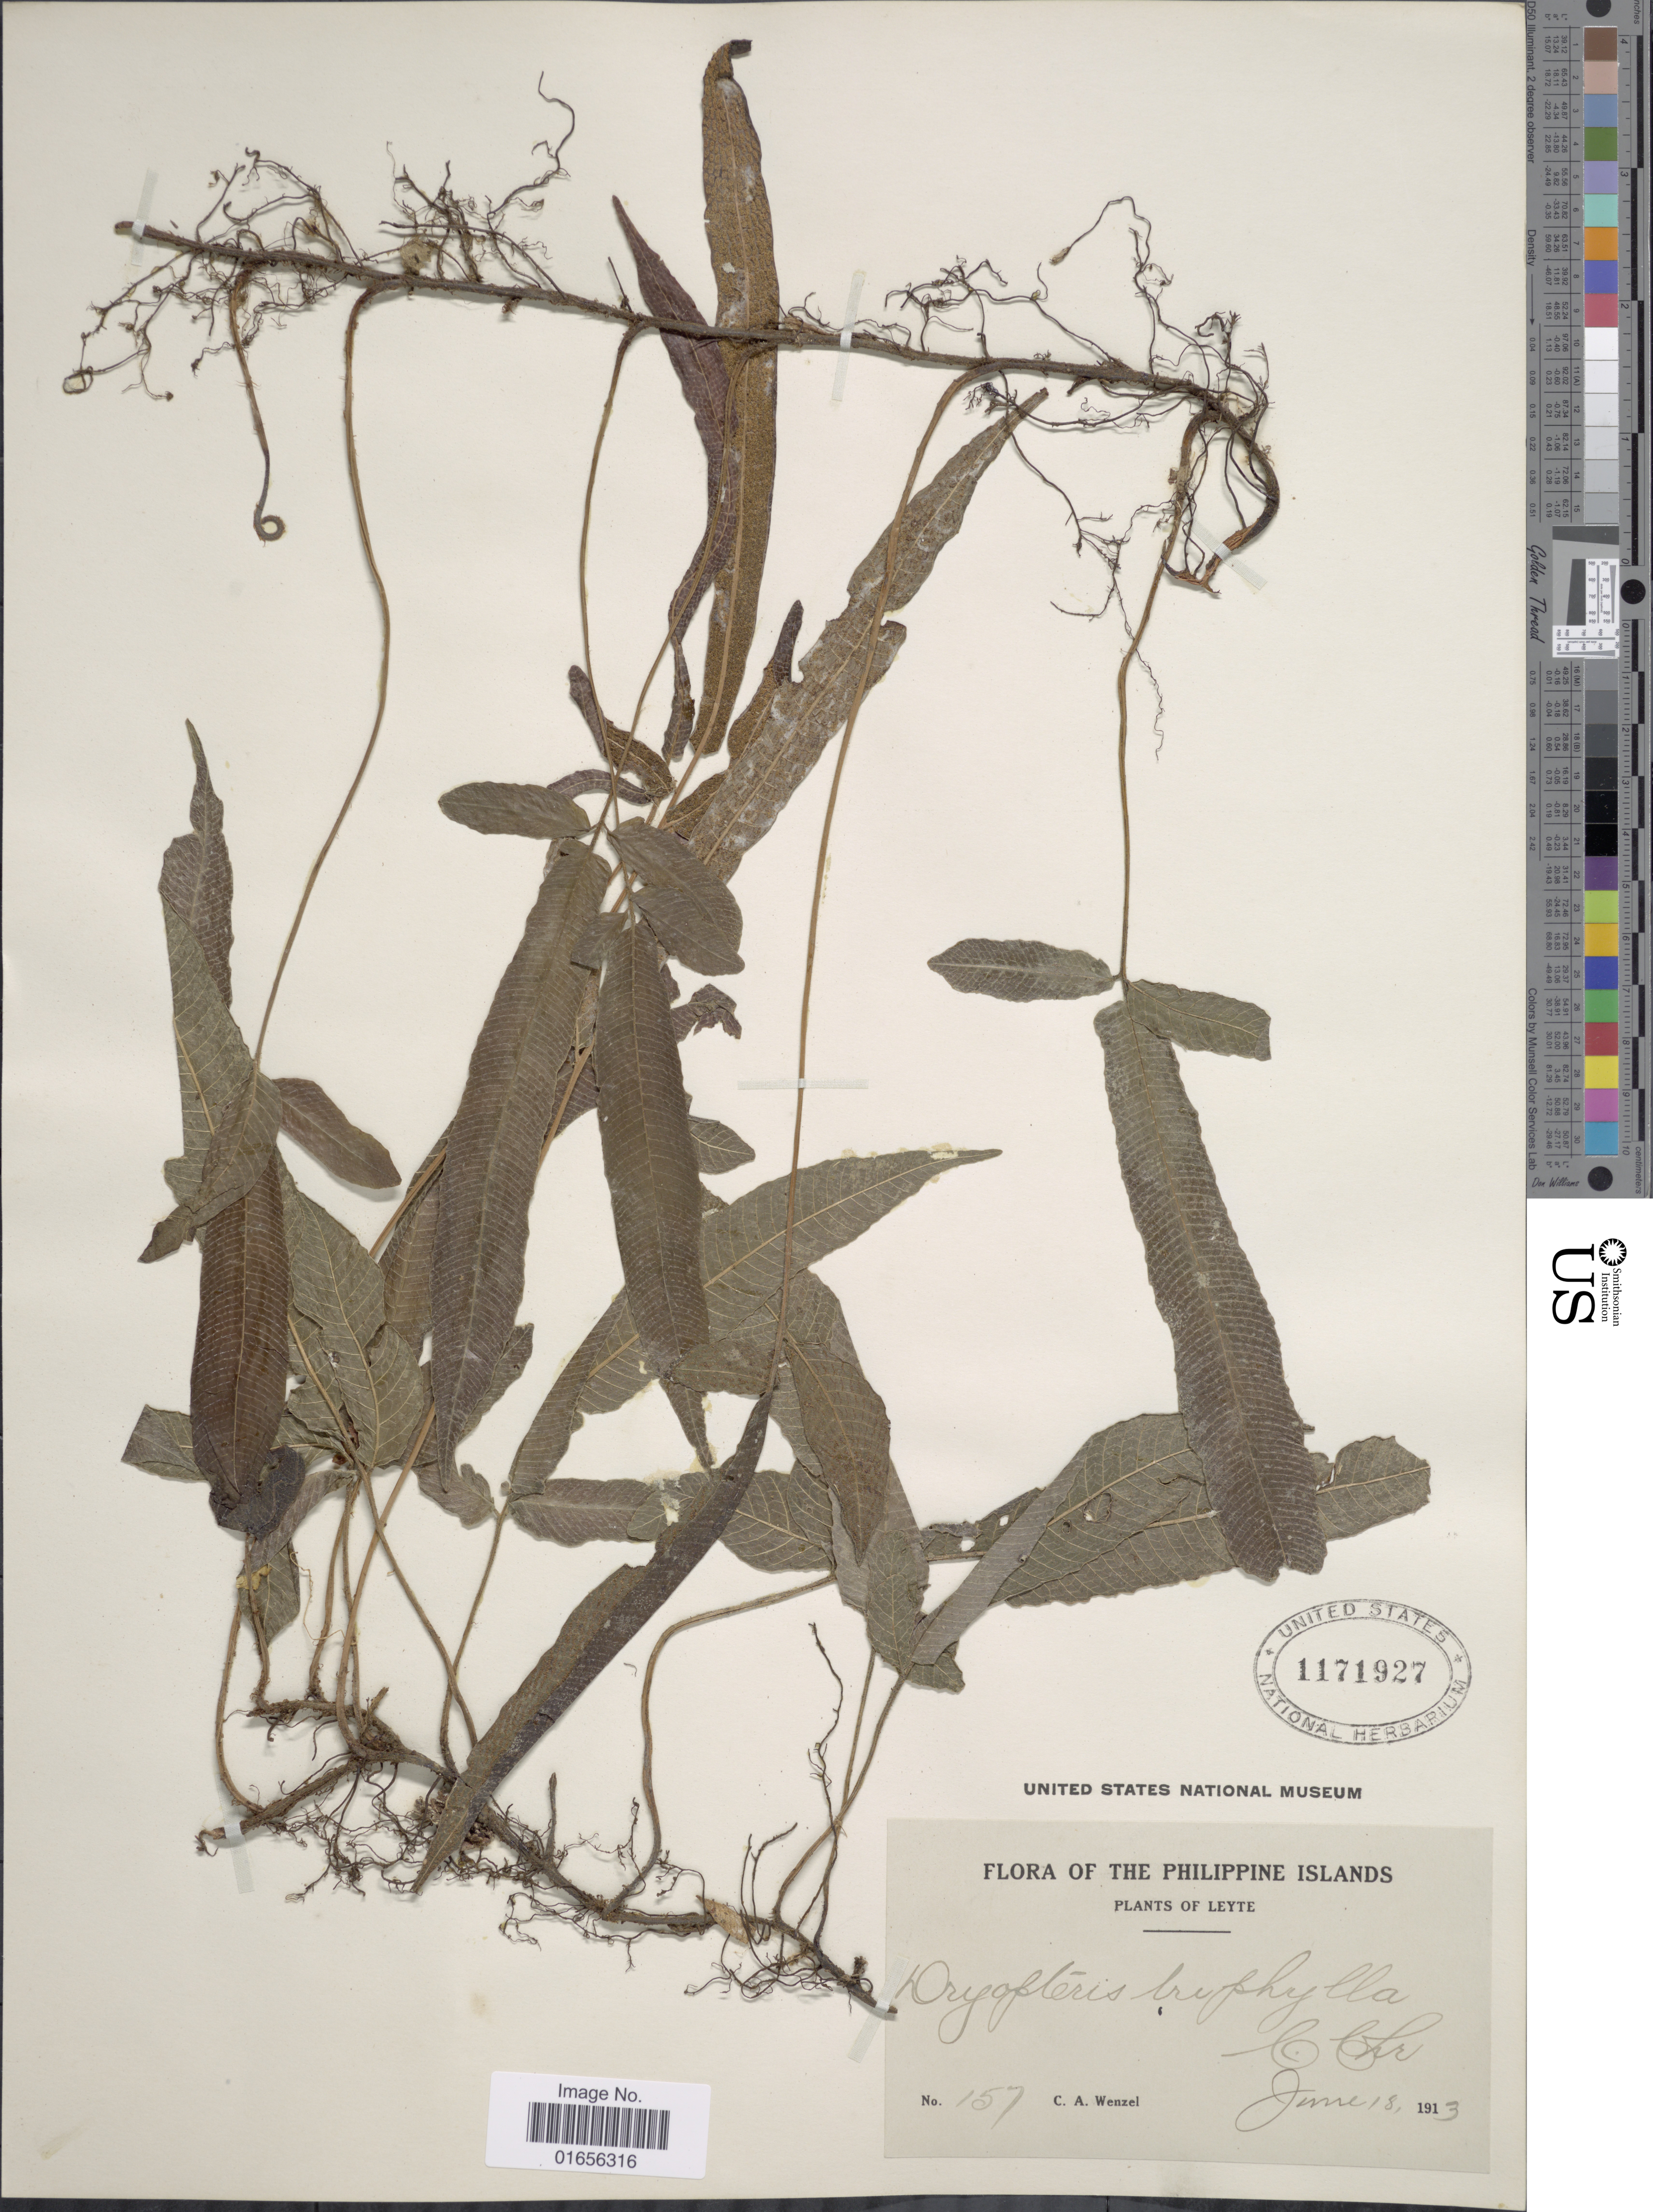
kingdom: Plantae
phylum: Tracheophyta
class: Polypodiopsida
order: Polypodiales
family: Thelypteridaceae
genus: Pronephrium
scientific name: Pronephrium triphyllum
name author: (Sw.) Holttum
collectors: C. Wenzel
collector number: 157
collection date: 1913-06-18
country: Philippines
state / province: Eastern Visayas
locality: The Philippine Islands, Leyte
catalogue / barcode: US 1171927